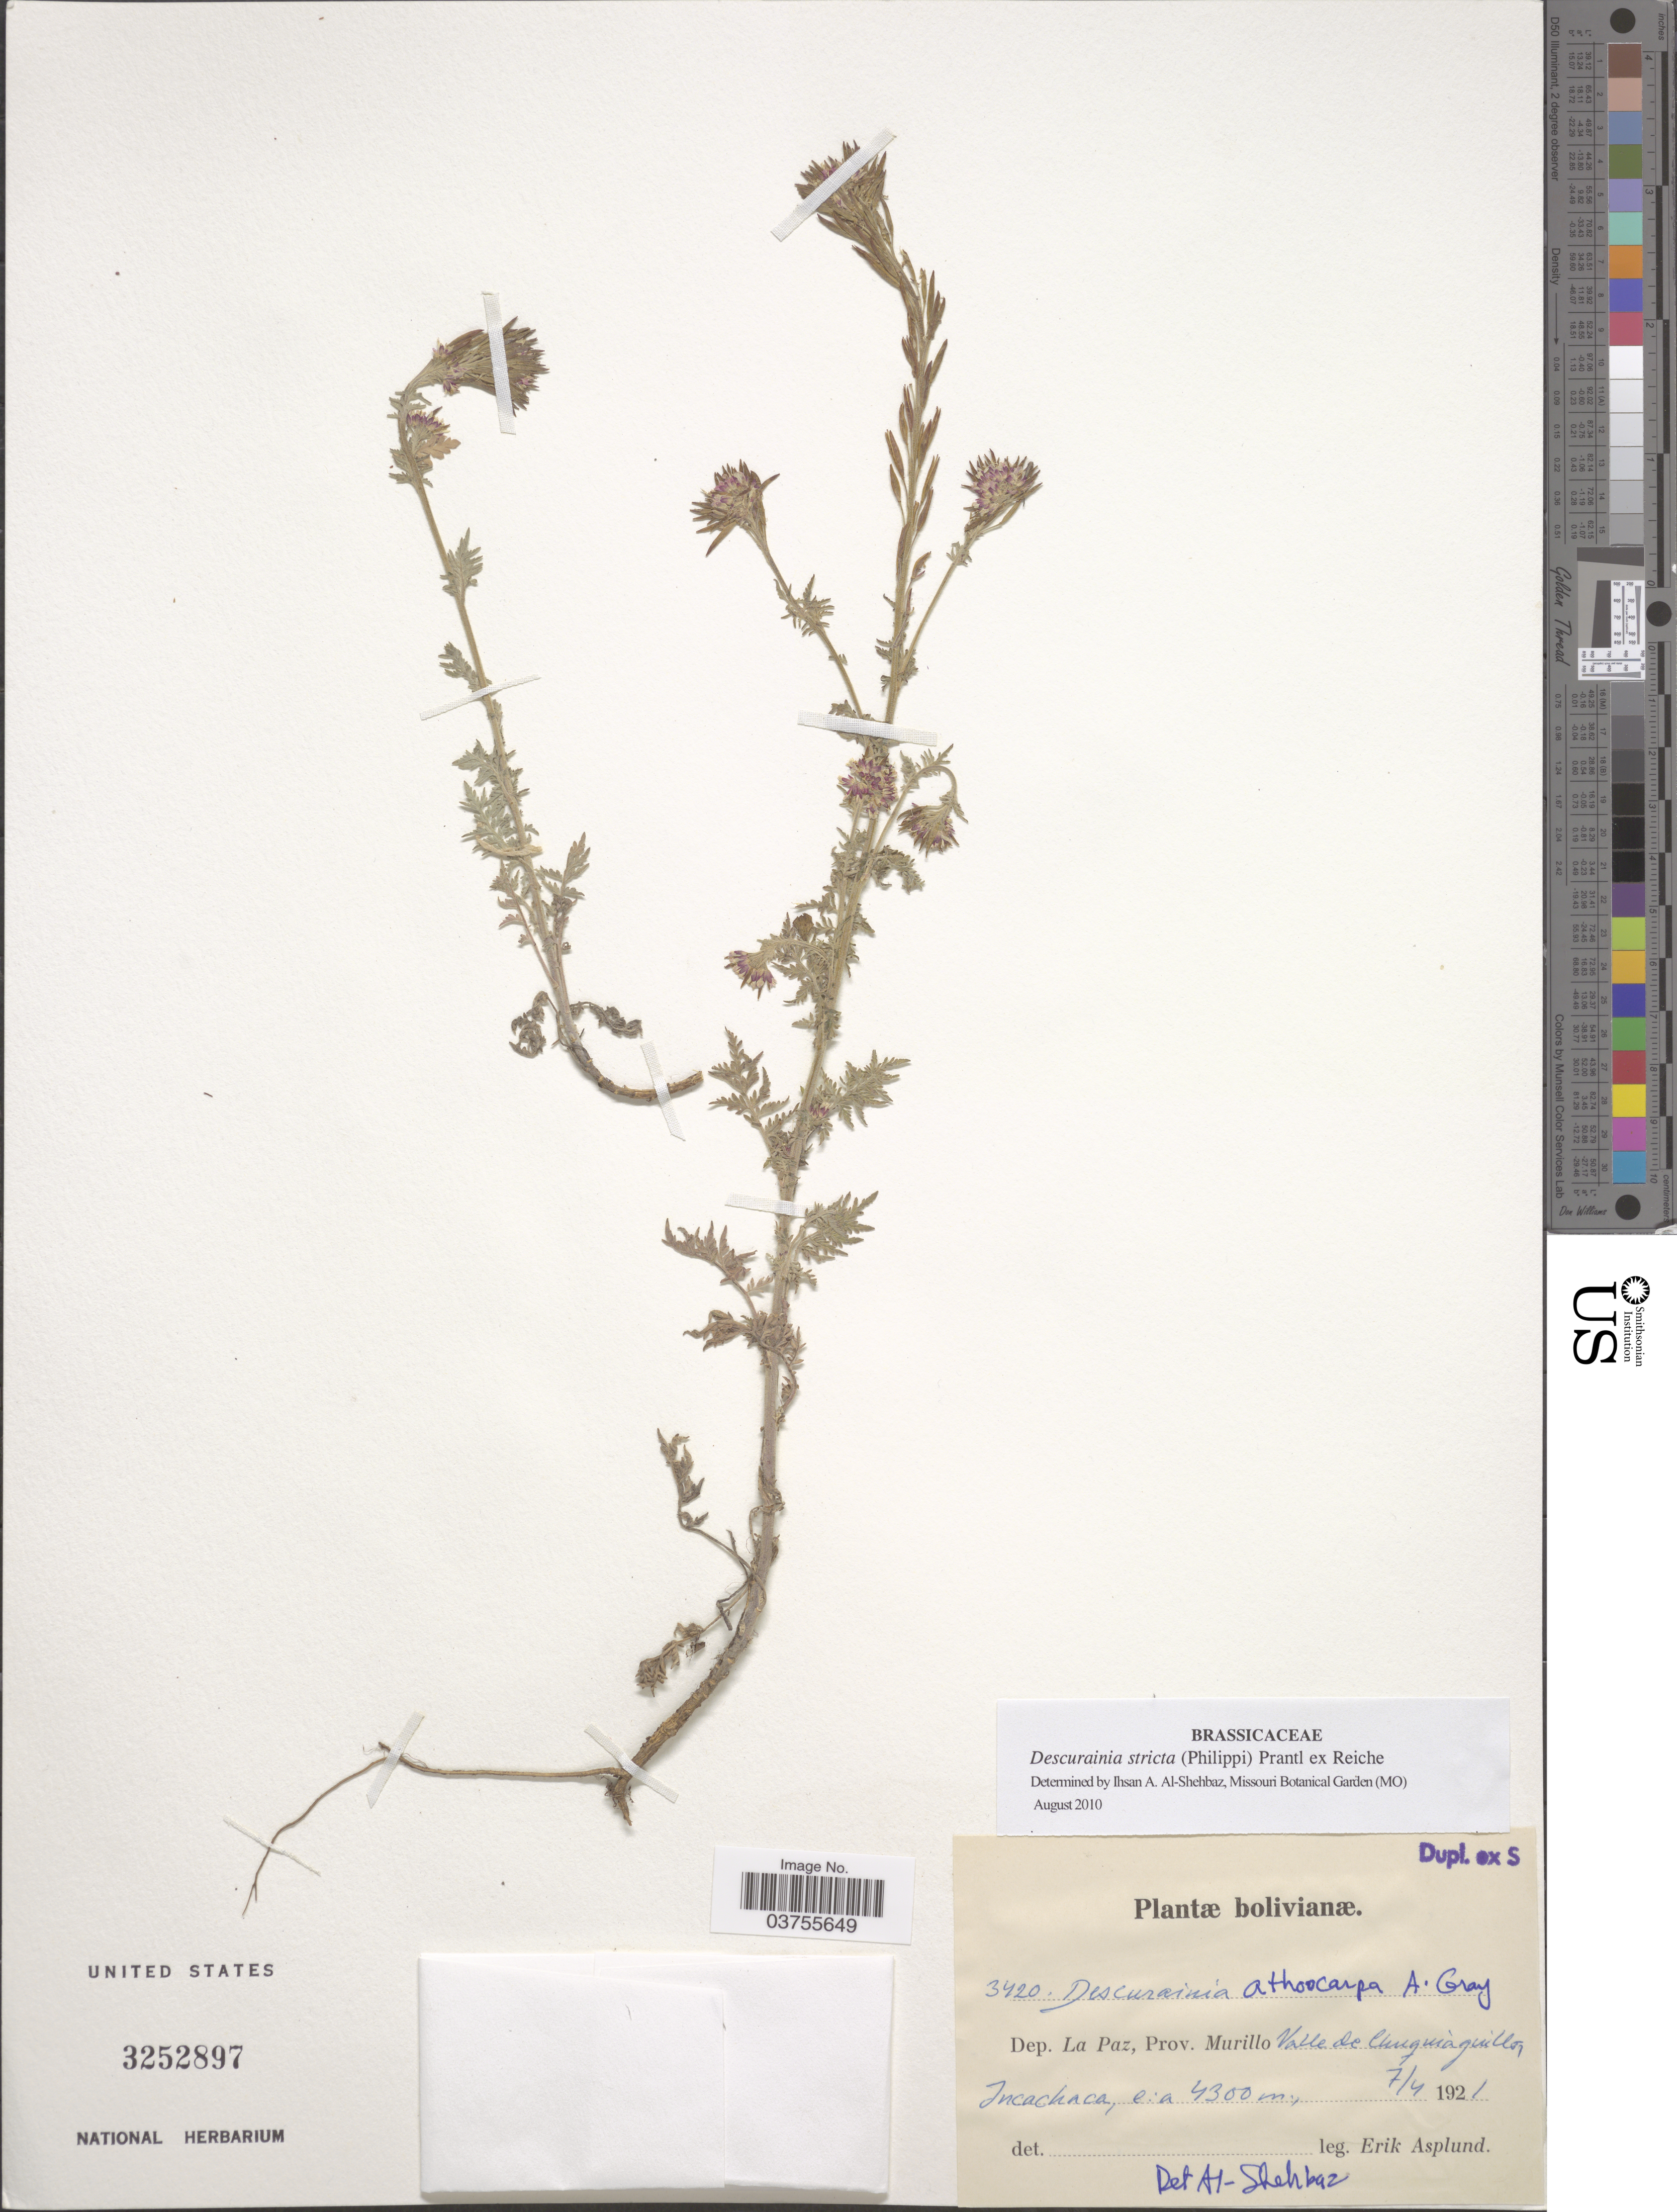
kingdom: Plantae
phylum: Tracheophyta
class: Magnoliopsida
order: Brassicales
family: Brassicaceae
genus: Descurainia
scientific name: Descurainia stricta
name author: (Phil. & C.A. Mey.) Prantl ex Reiche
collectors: E. Asplund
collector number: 3420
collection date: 1921-04-07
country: Bolivia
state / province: La Paz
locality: Dep. La Paz, Prov. Murillo. Valle de Chuguiaguillo, Incachaca.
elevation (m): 4300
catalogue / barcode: US 3252897